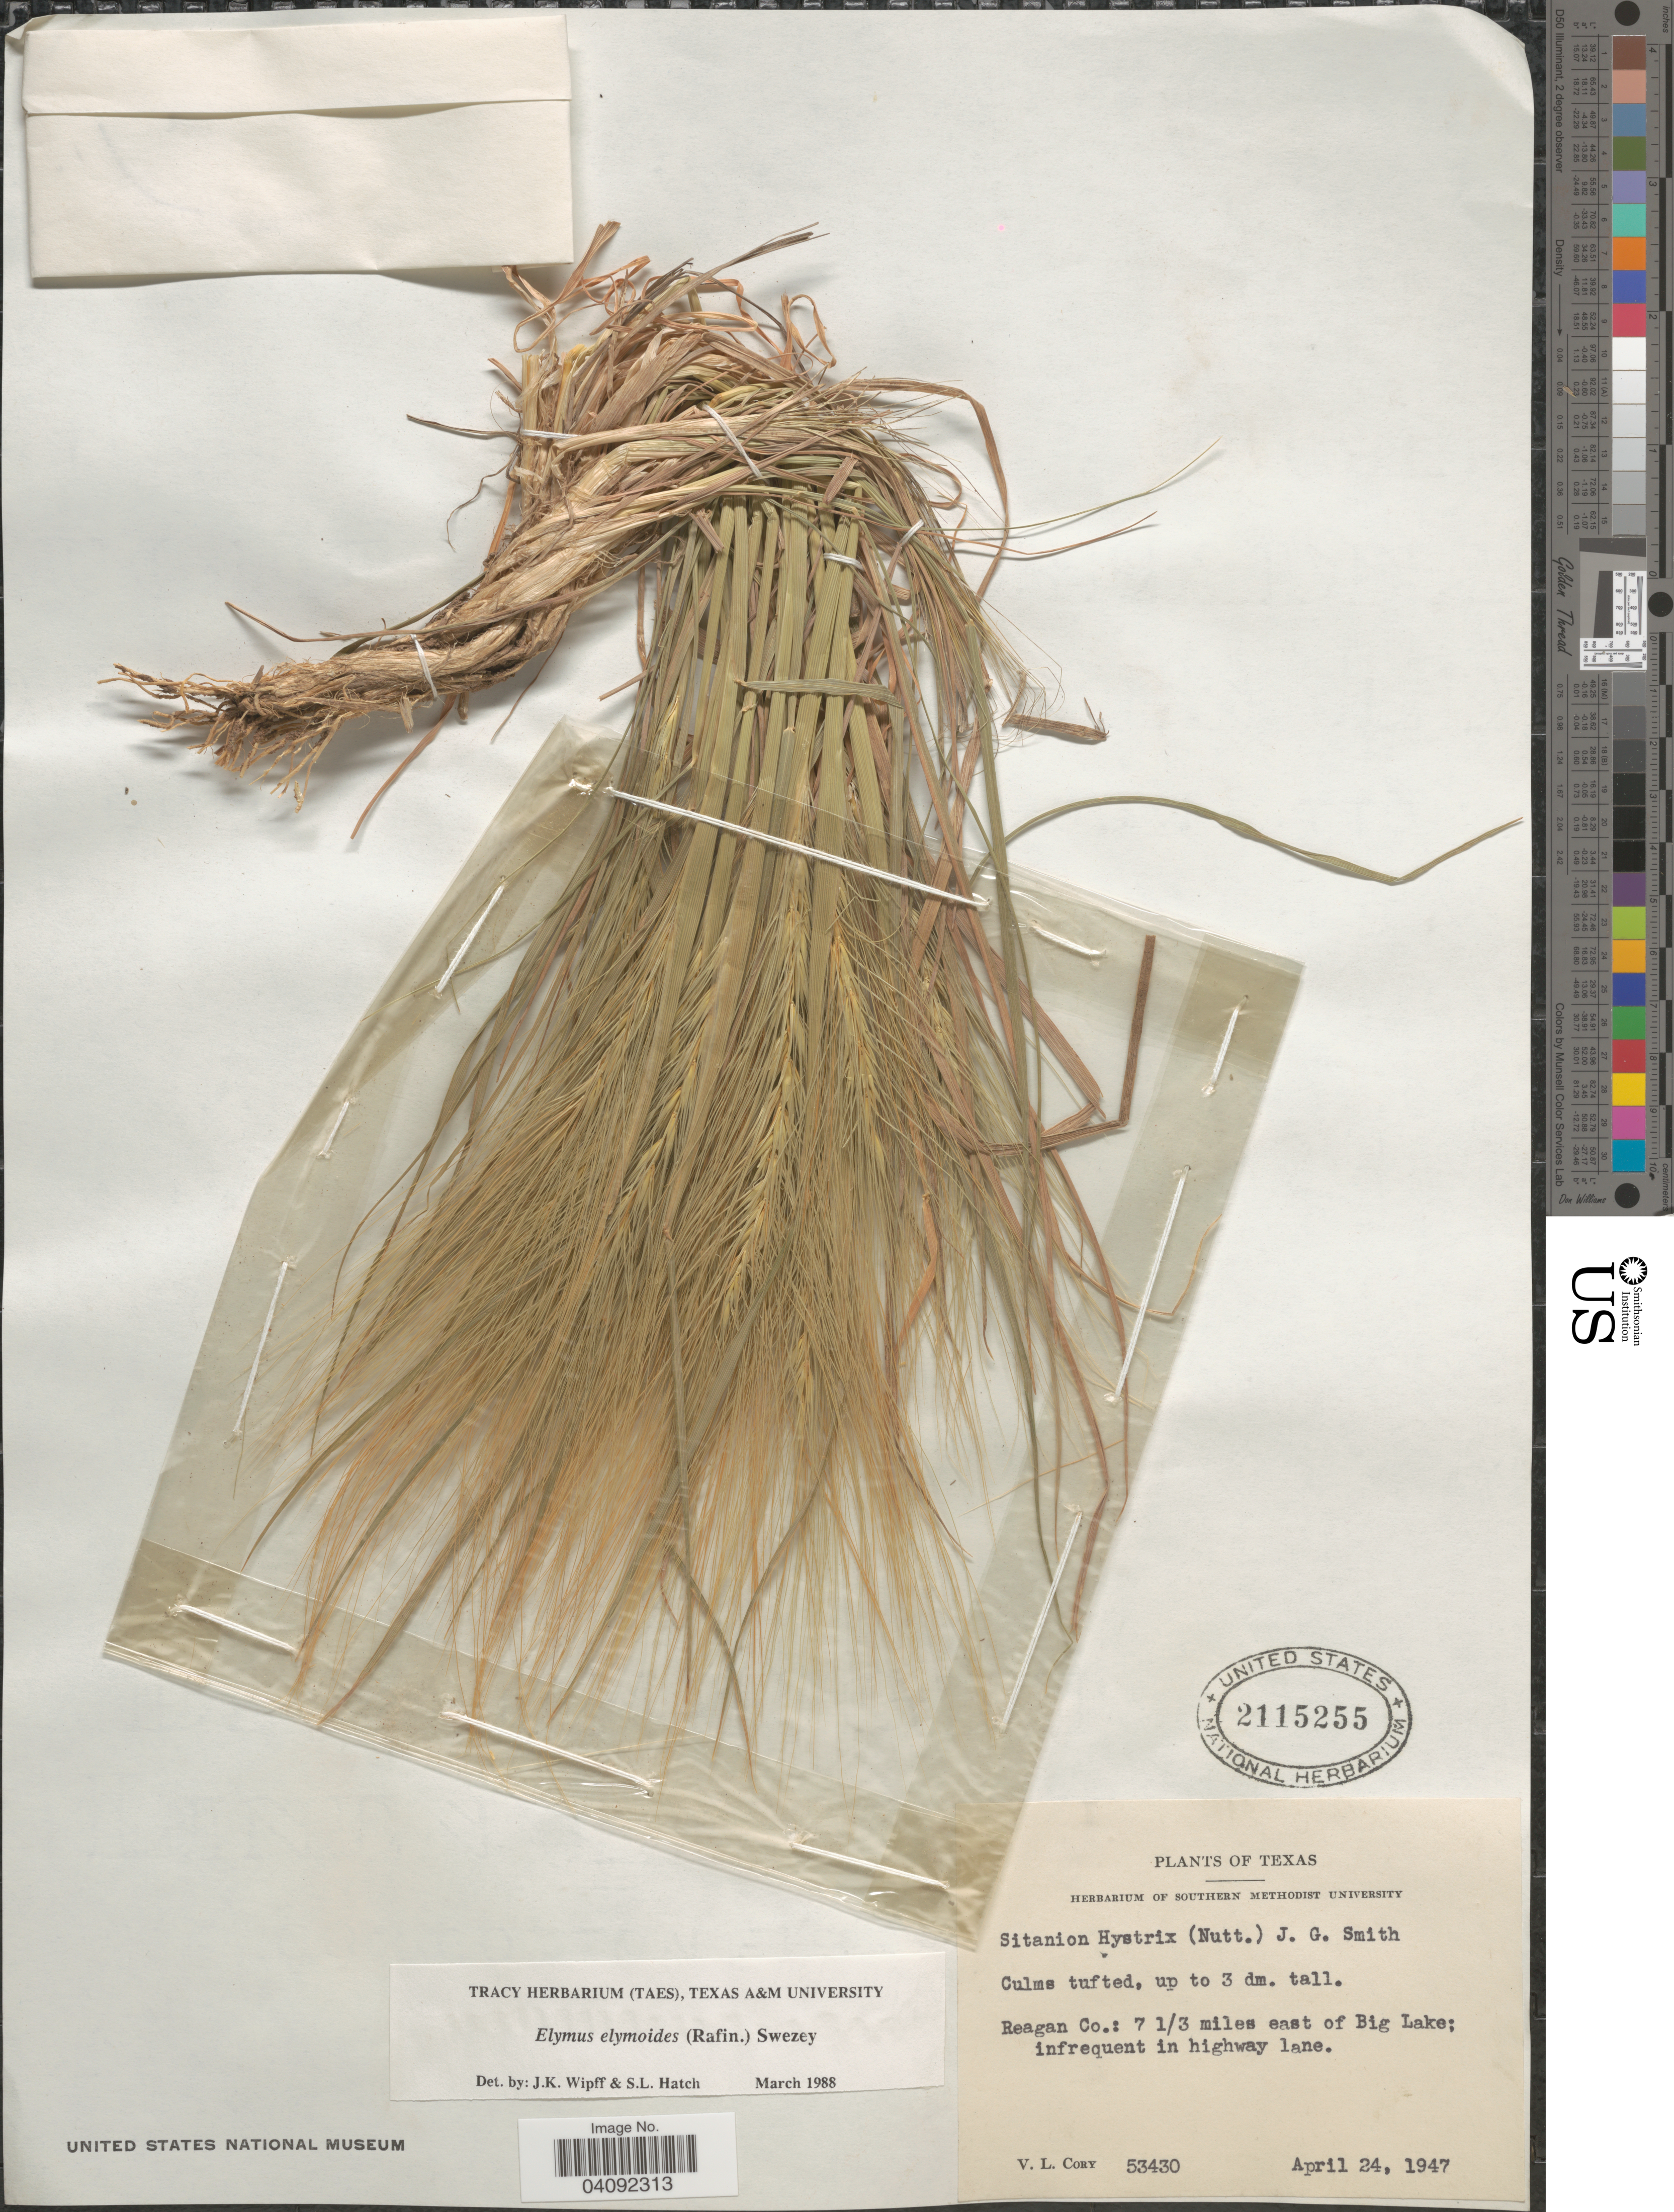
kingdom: Plantae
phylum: Tracheophyta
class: Liliopsida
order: Poales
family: Poaceae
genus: Elymus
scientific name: Elymus elymoides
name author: (Raf.) Swezey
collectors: V. Cory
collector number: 53430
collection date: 1947-04-24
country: United States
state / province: Texas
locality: Reagan Co.: 7⅓ miles east of Big Lake; infrequent in highway lane.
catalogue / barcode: US 2115255